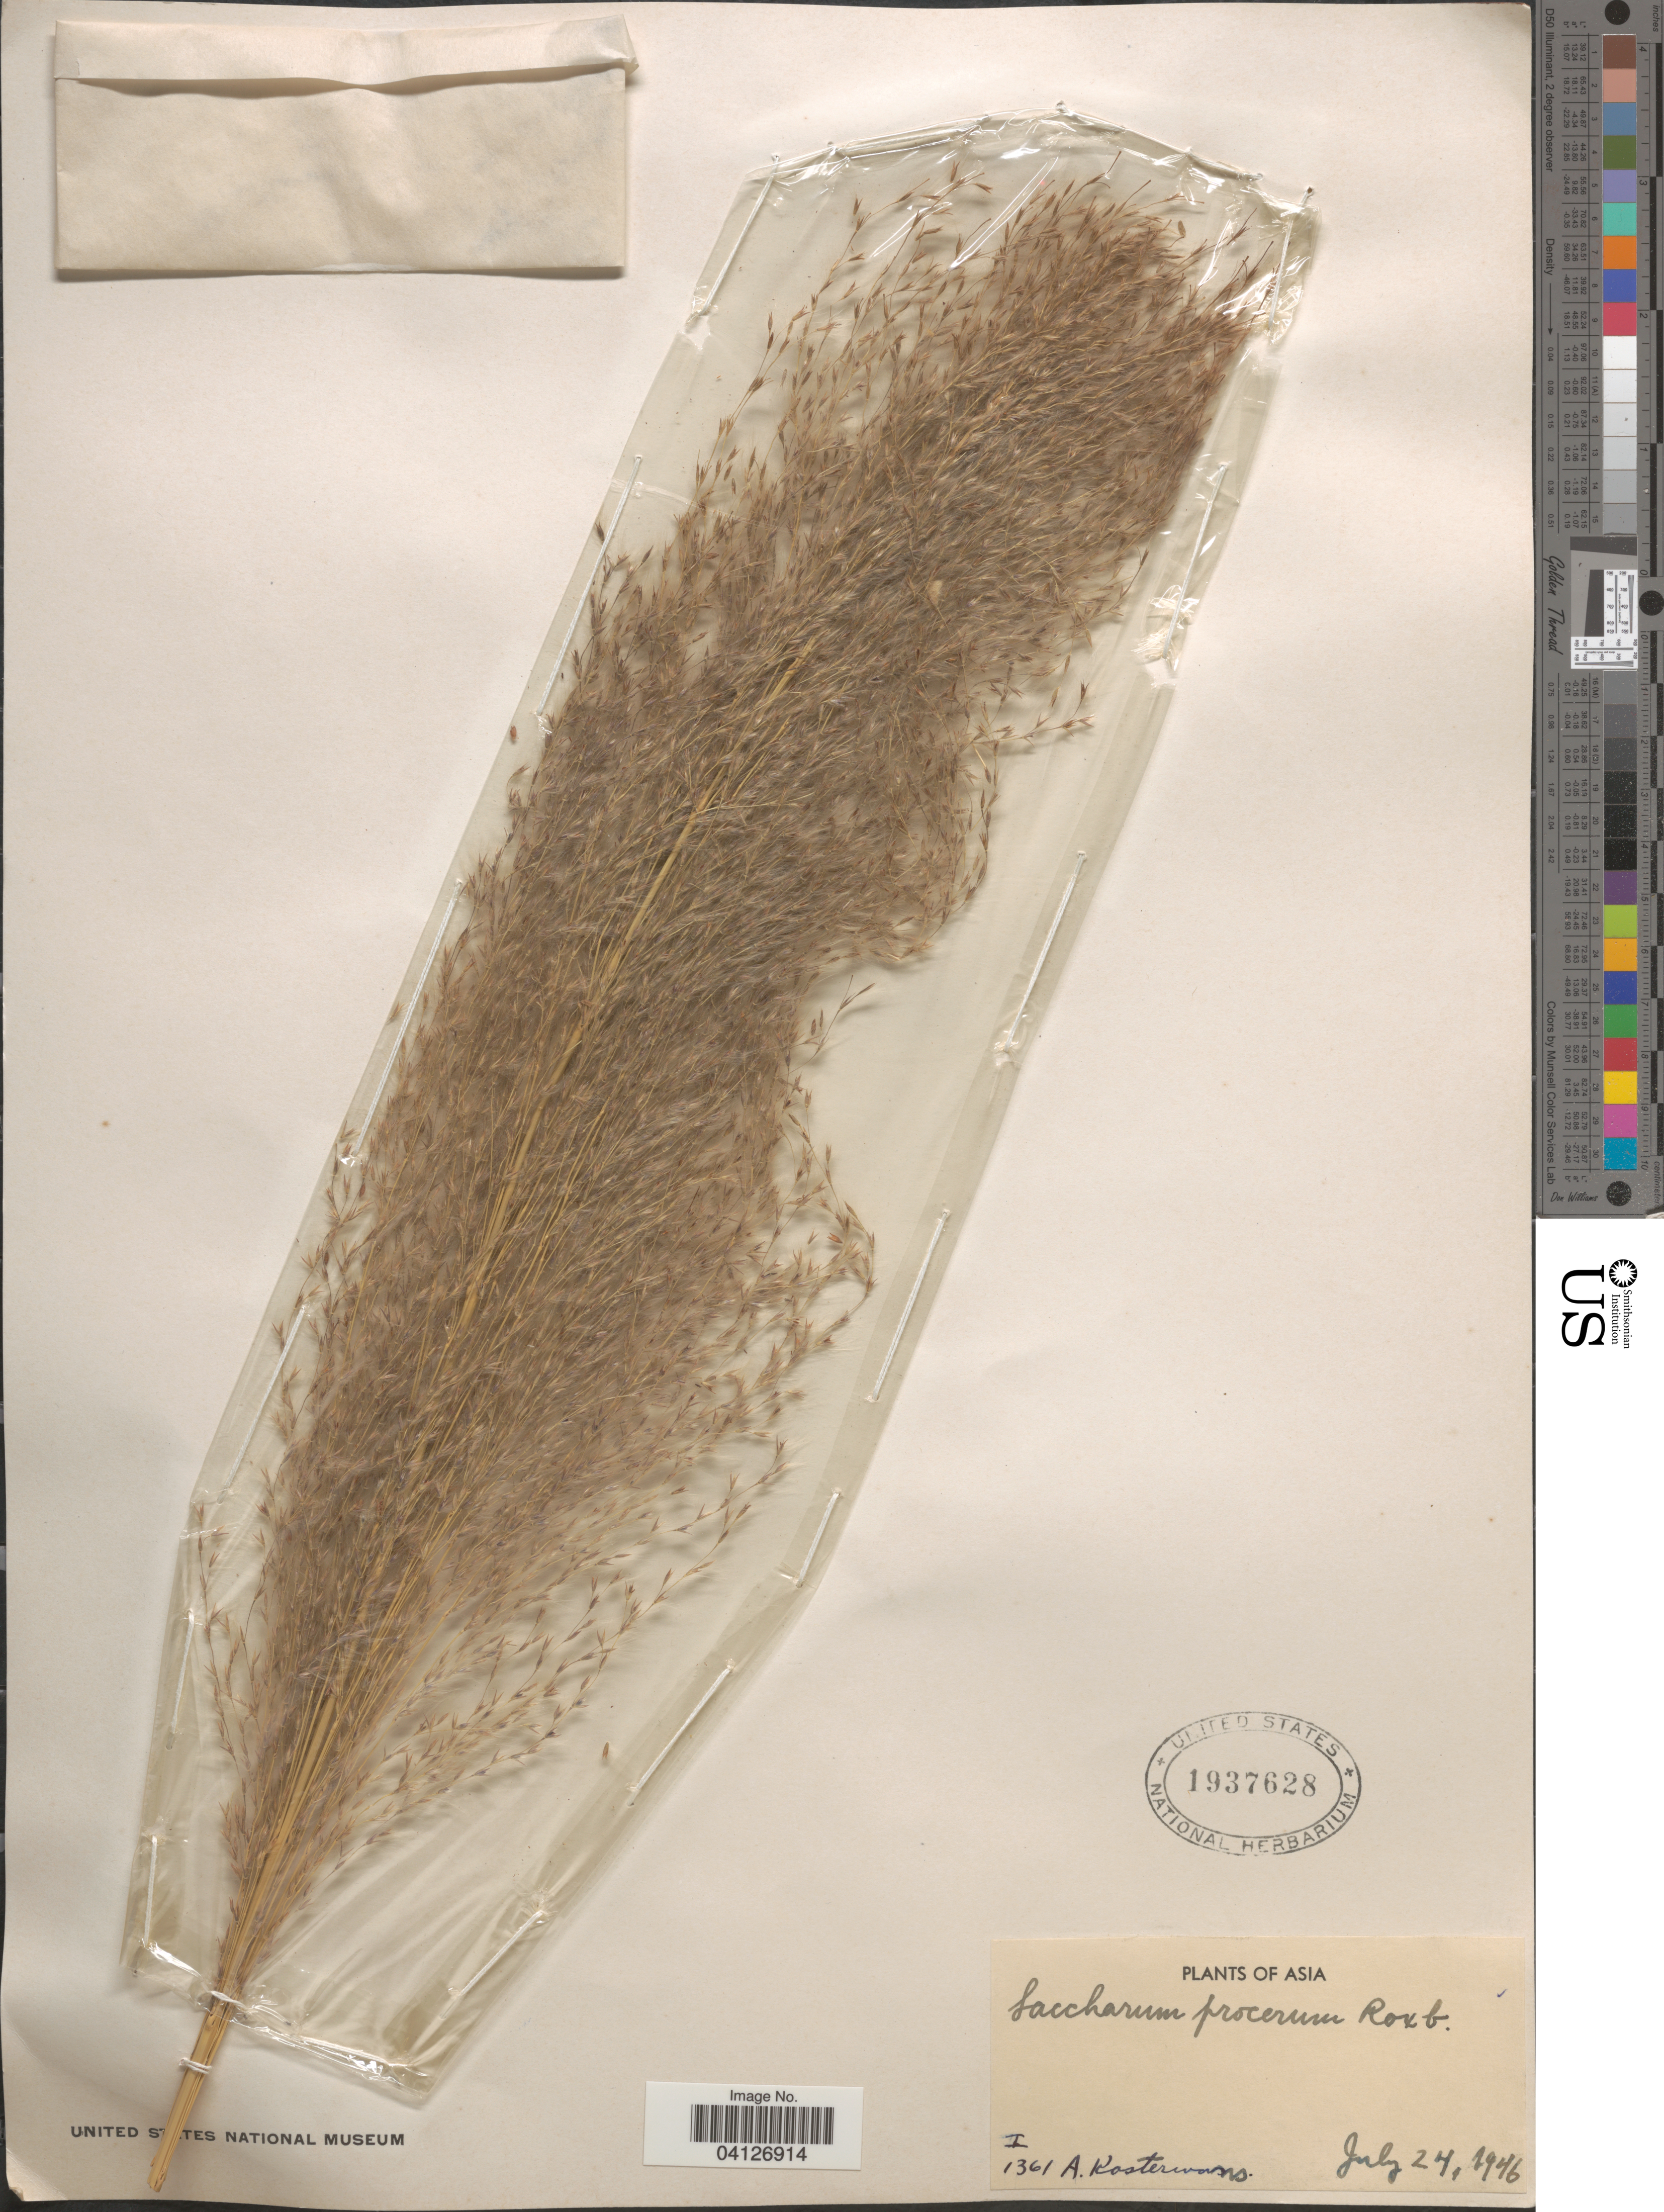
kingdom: Plantae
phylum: Tracheophyta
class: Liliopsida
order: Poales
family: Poaceae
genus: Saccharum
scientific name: Saccharum procerum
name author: Roxb.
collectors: A. J. G. Kostermans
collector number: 1361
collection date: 1946-07-24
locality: Asia.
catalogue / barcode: US 1937628